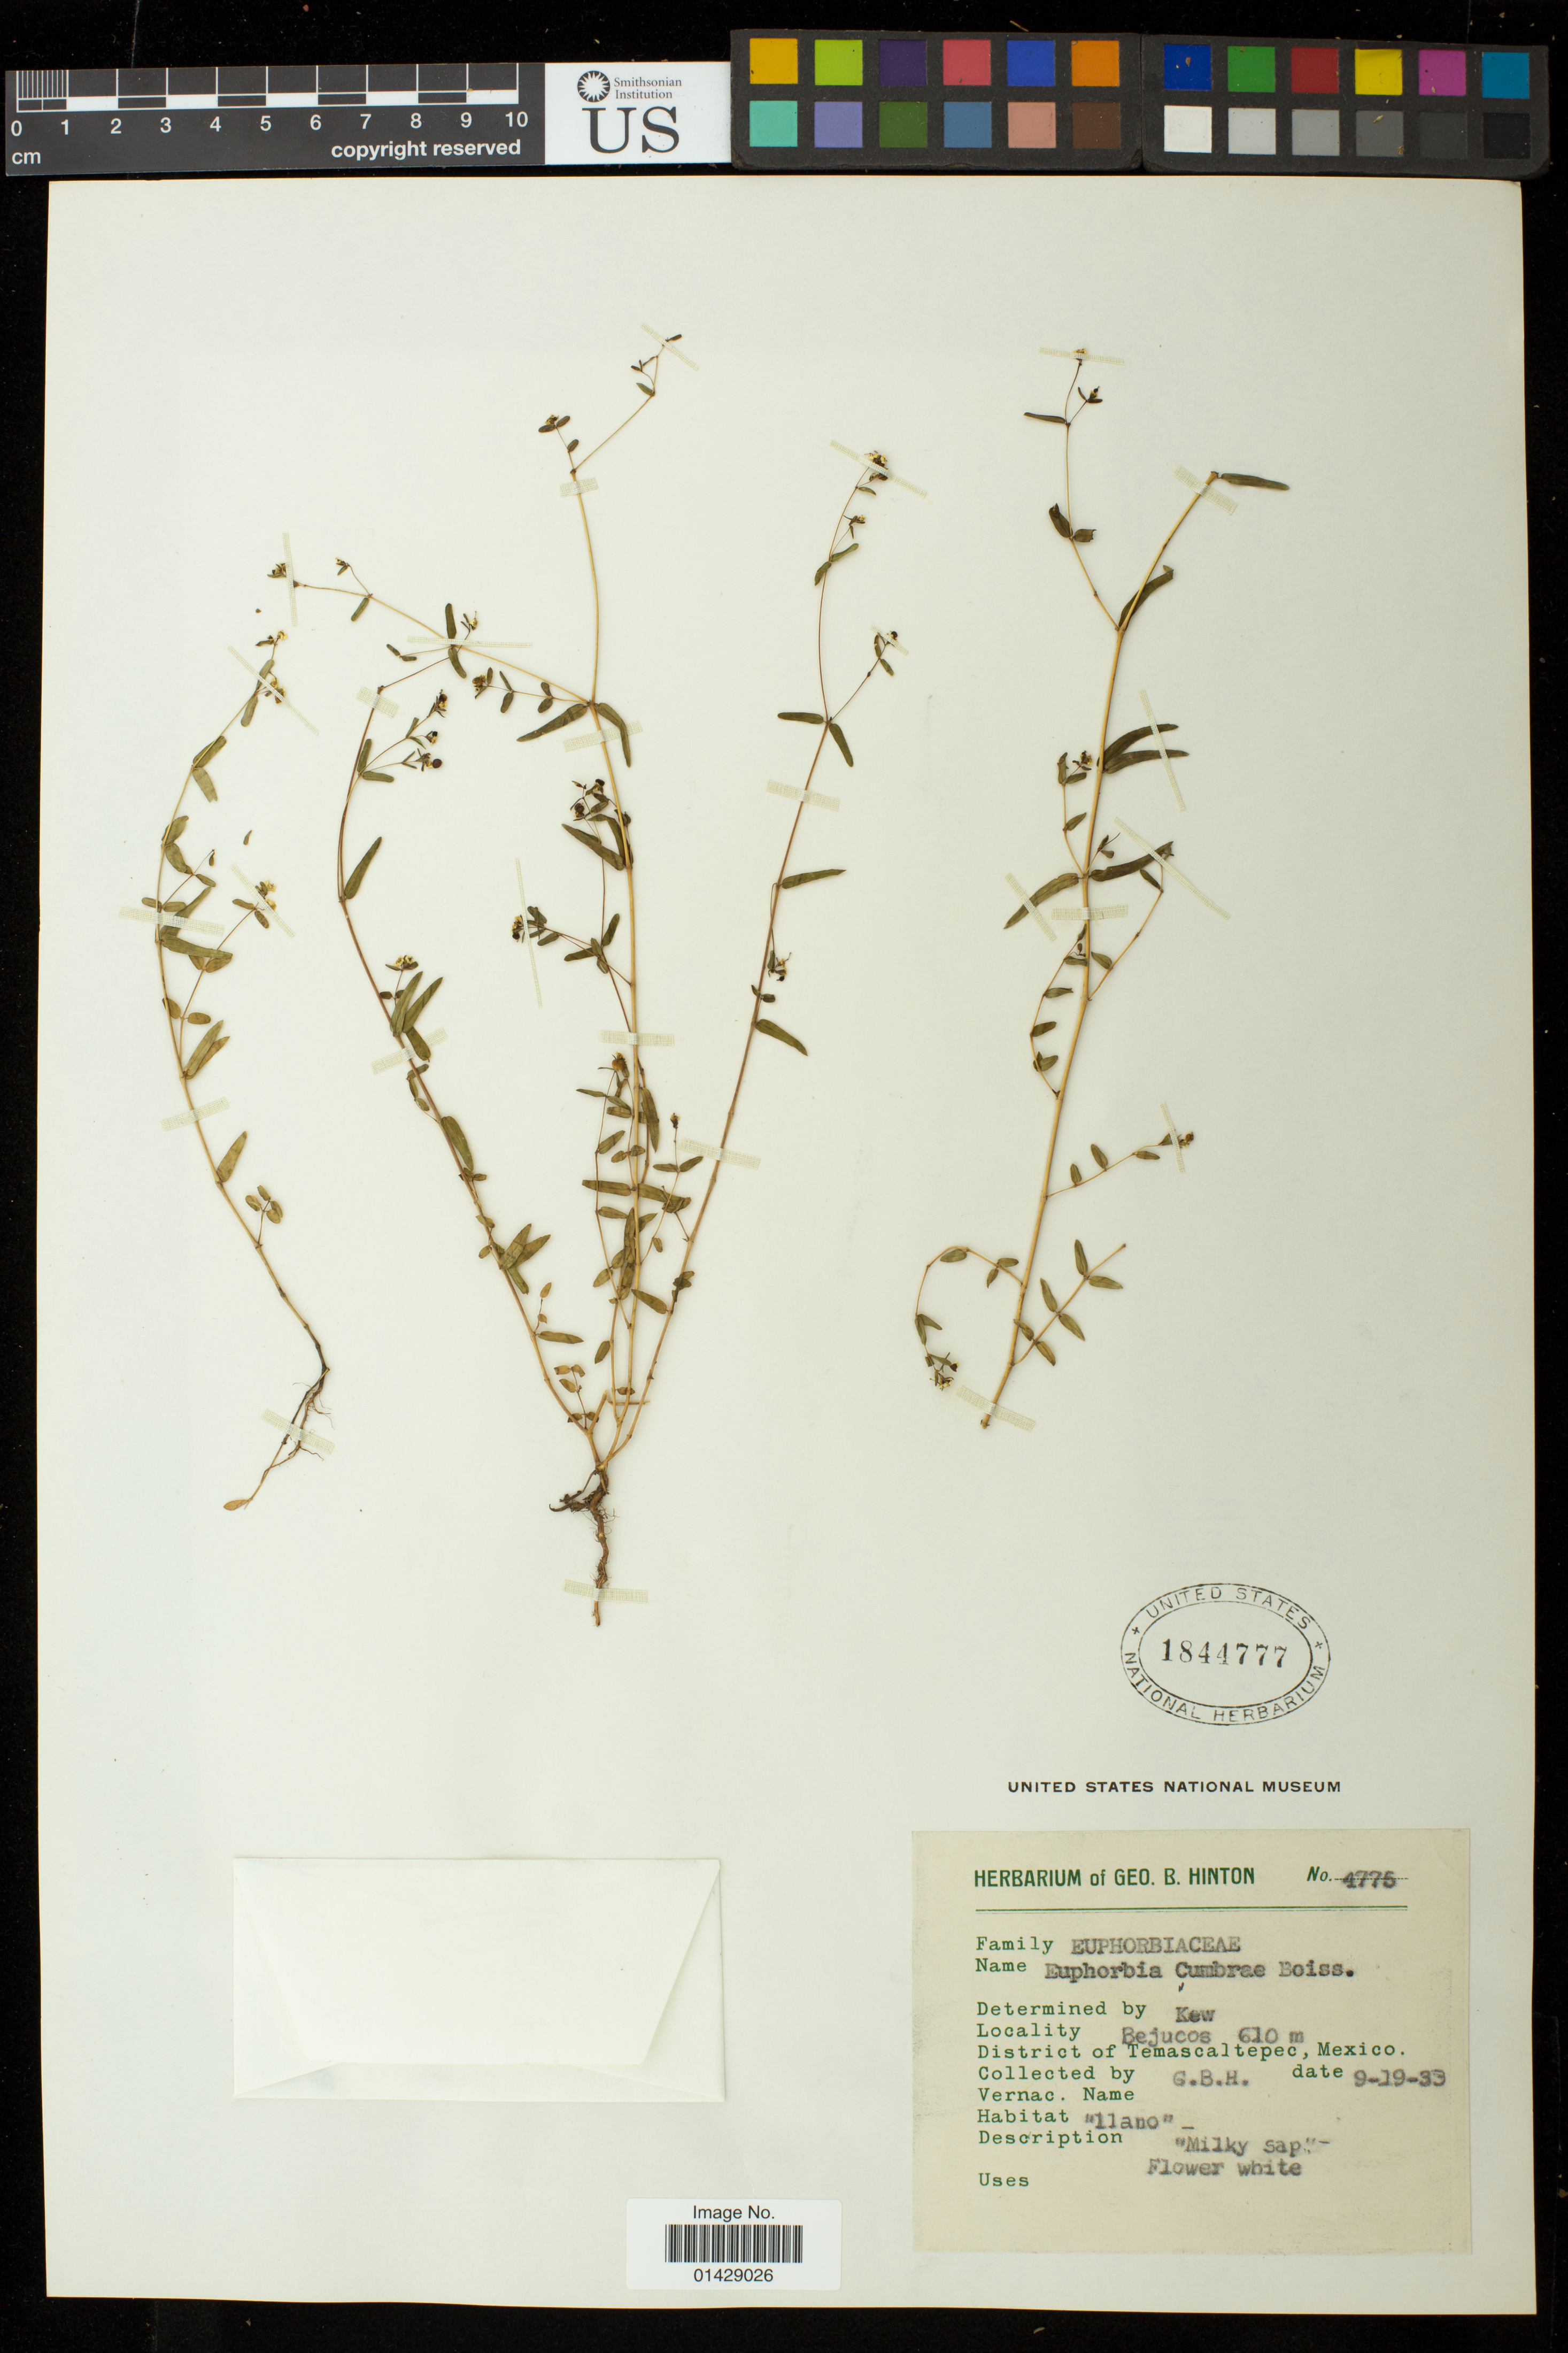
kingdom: Plantae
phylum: Tracheophyta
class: Magnoliopsida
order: Malpighiales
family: Euphorbiaceae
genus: Euphorbia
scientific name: Euphorbia hyssopifolia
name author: L.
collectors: G. B. Hinton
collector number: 4775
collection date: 1933-09-19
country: Mexico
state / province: México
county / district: Temascaltepec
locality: Bejucos, Temascaltepec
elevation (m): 610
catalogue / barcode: US 1844777